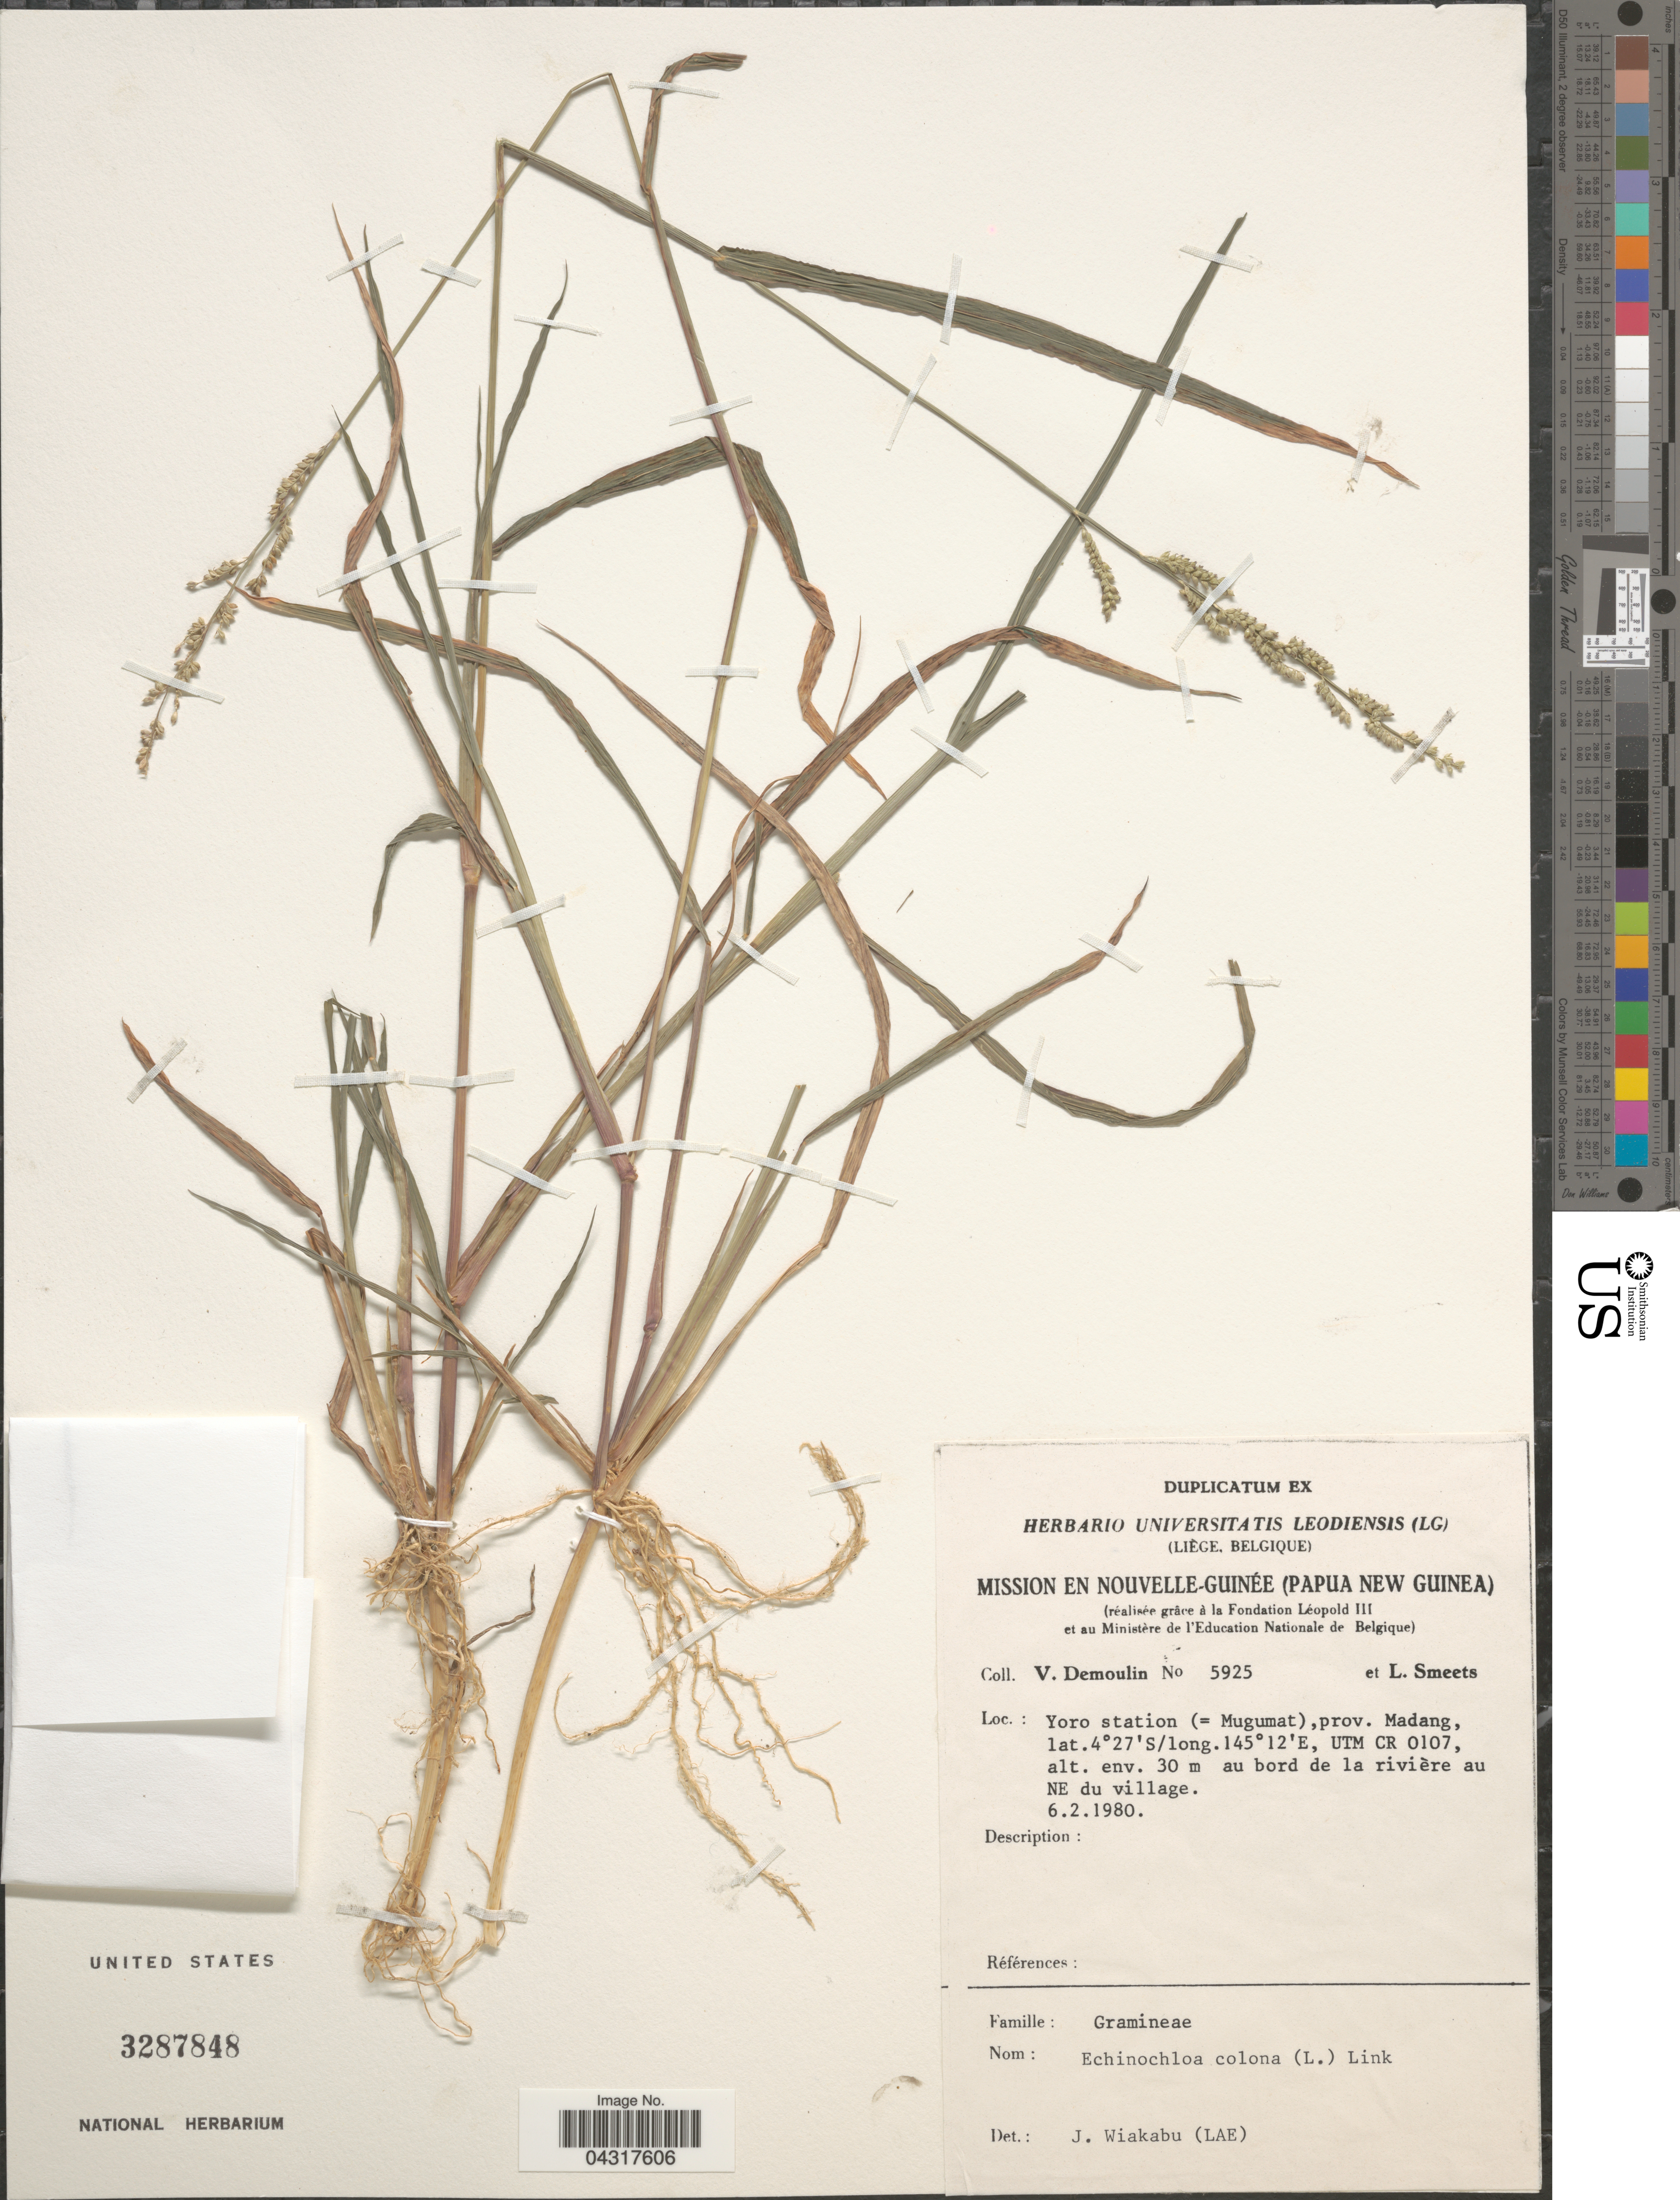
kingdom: Plantae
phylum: Tracheophyta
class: Liliopsida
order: Poales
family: Poaceae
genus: Echinochloa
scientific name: Echinochloa colona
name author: (L.) Link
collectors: V. Demoulin & L. Smeets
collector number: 5925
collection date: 1980-02-06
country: Papua New Guinea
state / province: Madang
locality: Mission en Nouvelle-Guinée. Yoro station (= Mugumat), au bord de la rivière au NE du village.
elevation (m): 30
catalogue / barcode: US 3287848